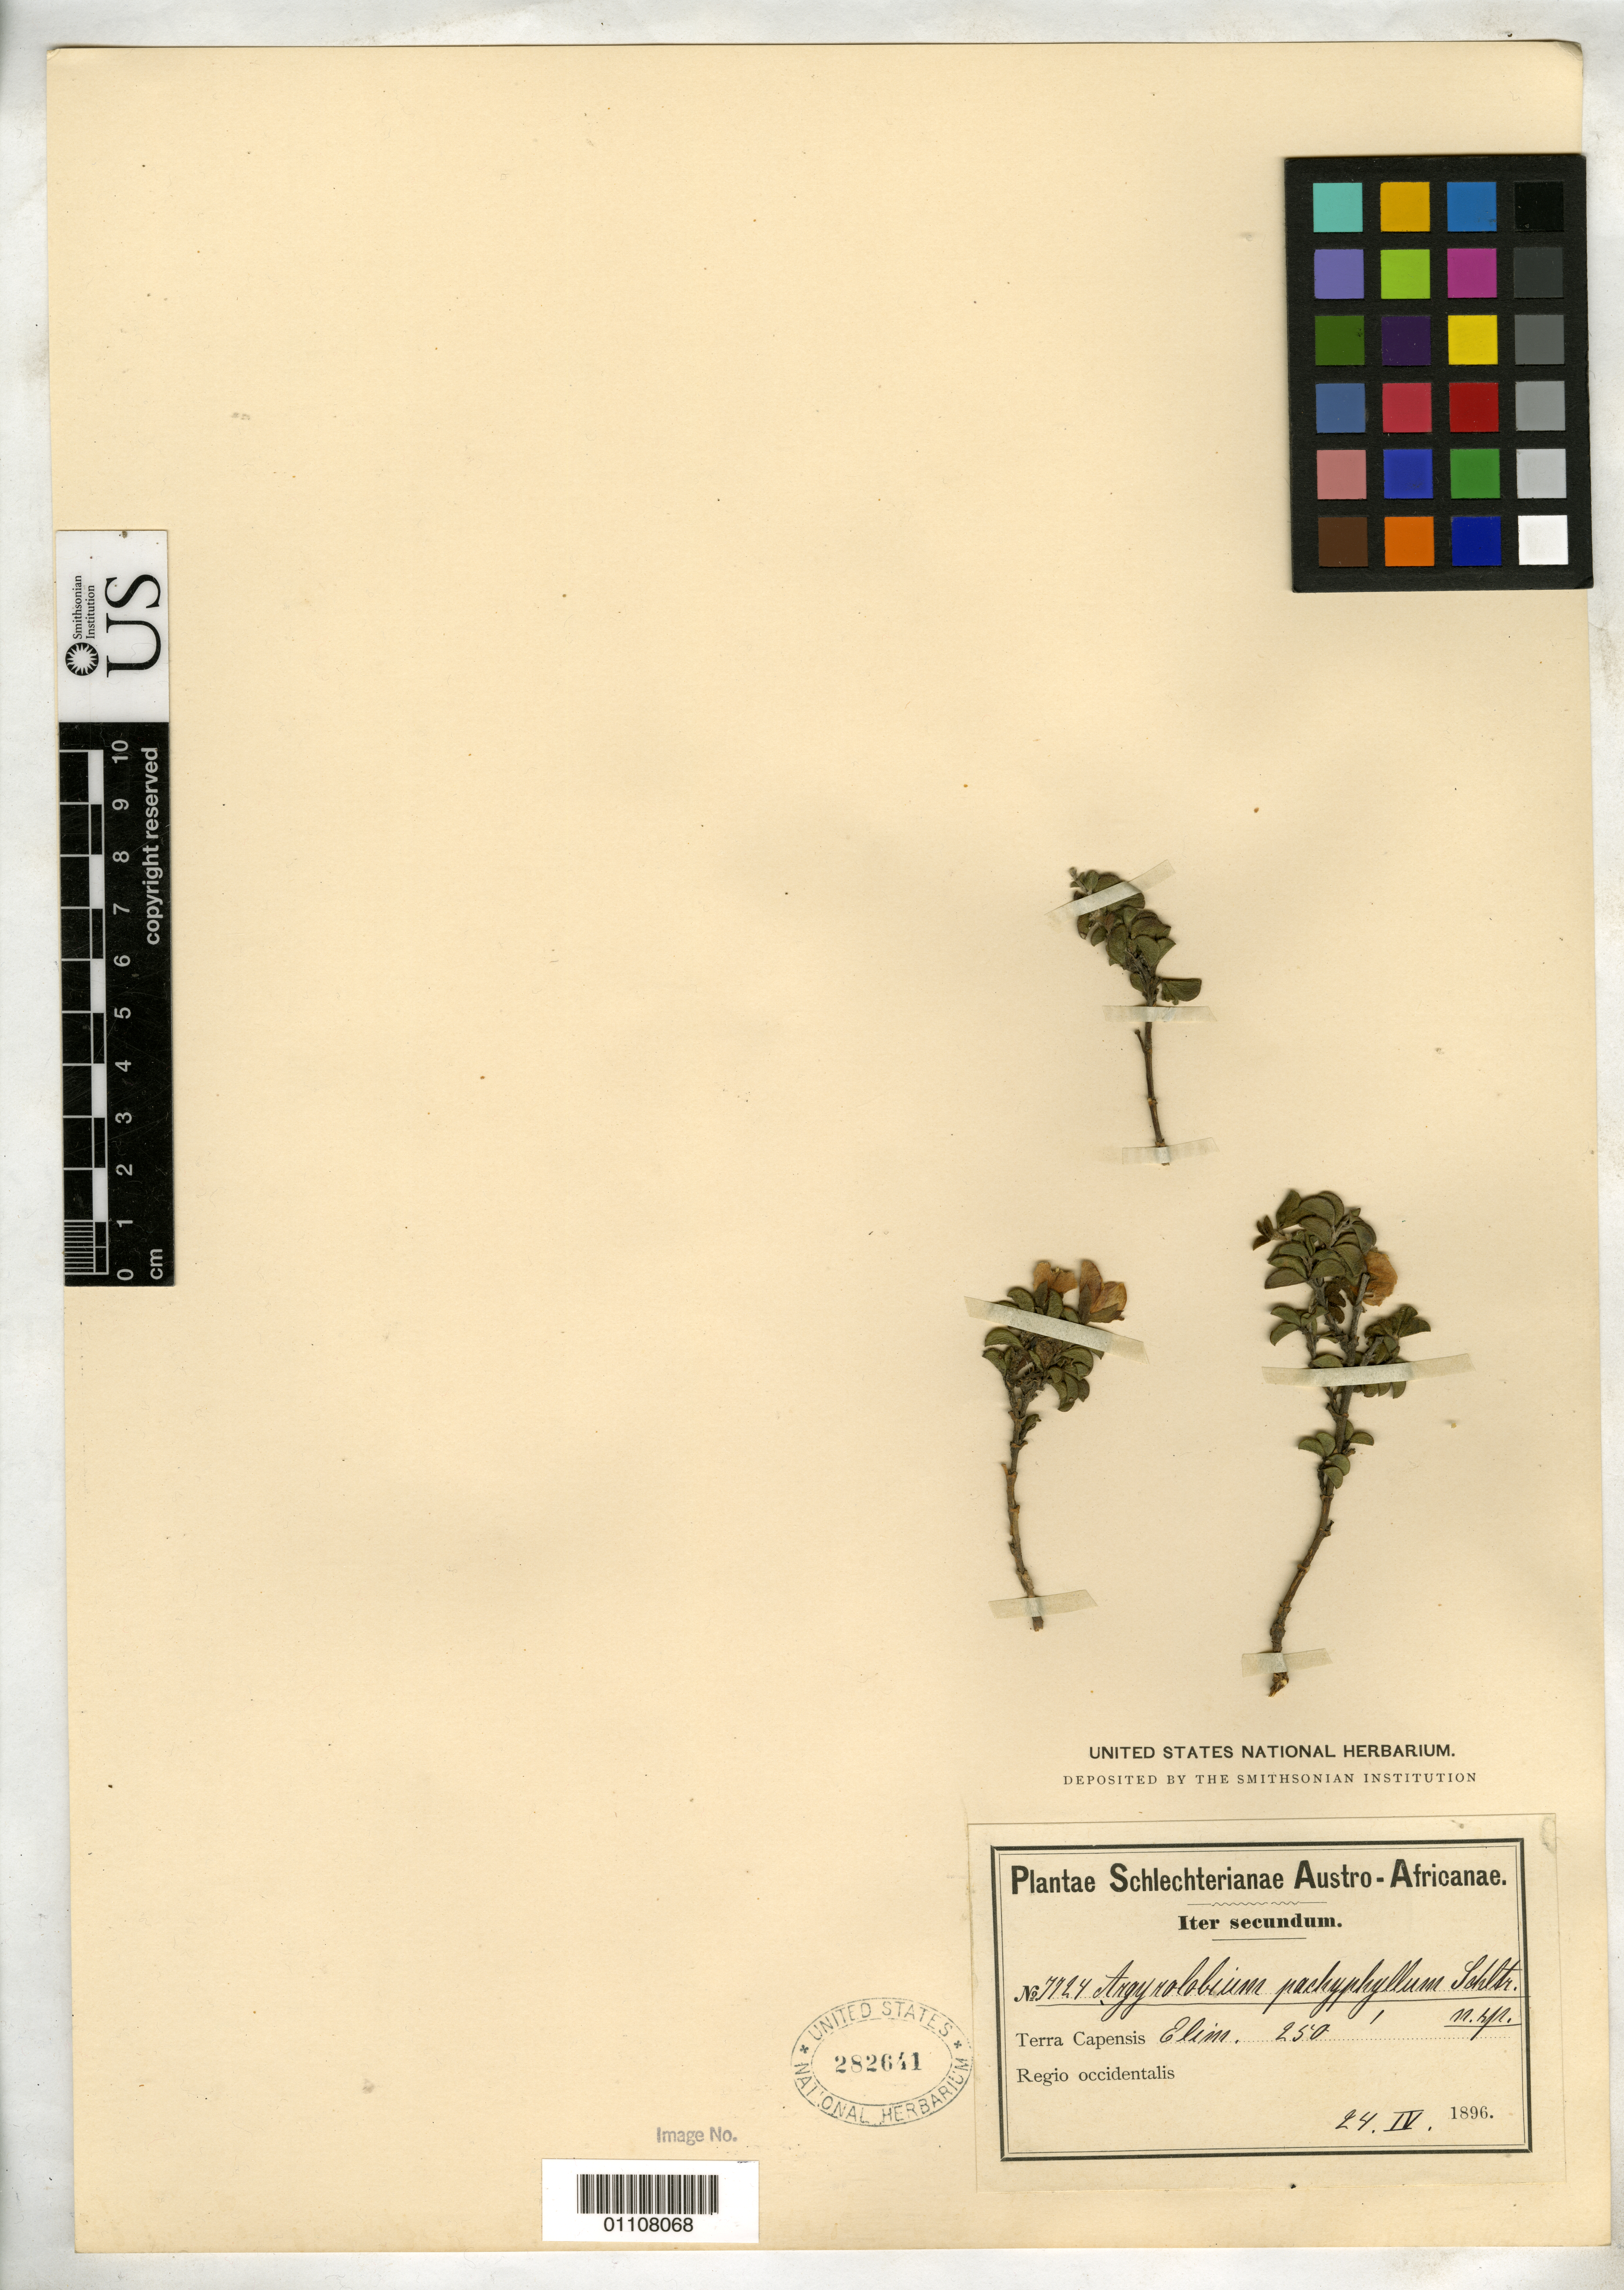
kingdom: Plantae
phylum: Tracheophyta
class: Magnoliopsida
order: Fabales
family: Fabaceae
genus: Argyrolobium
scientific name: Argyrolobium pachyphyllum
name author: Schltr.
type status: Type Collection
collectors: F. R. R. Schlechter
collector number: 7724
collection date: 1896-04-24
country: South Africa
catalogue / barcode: US 282641